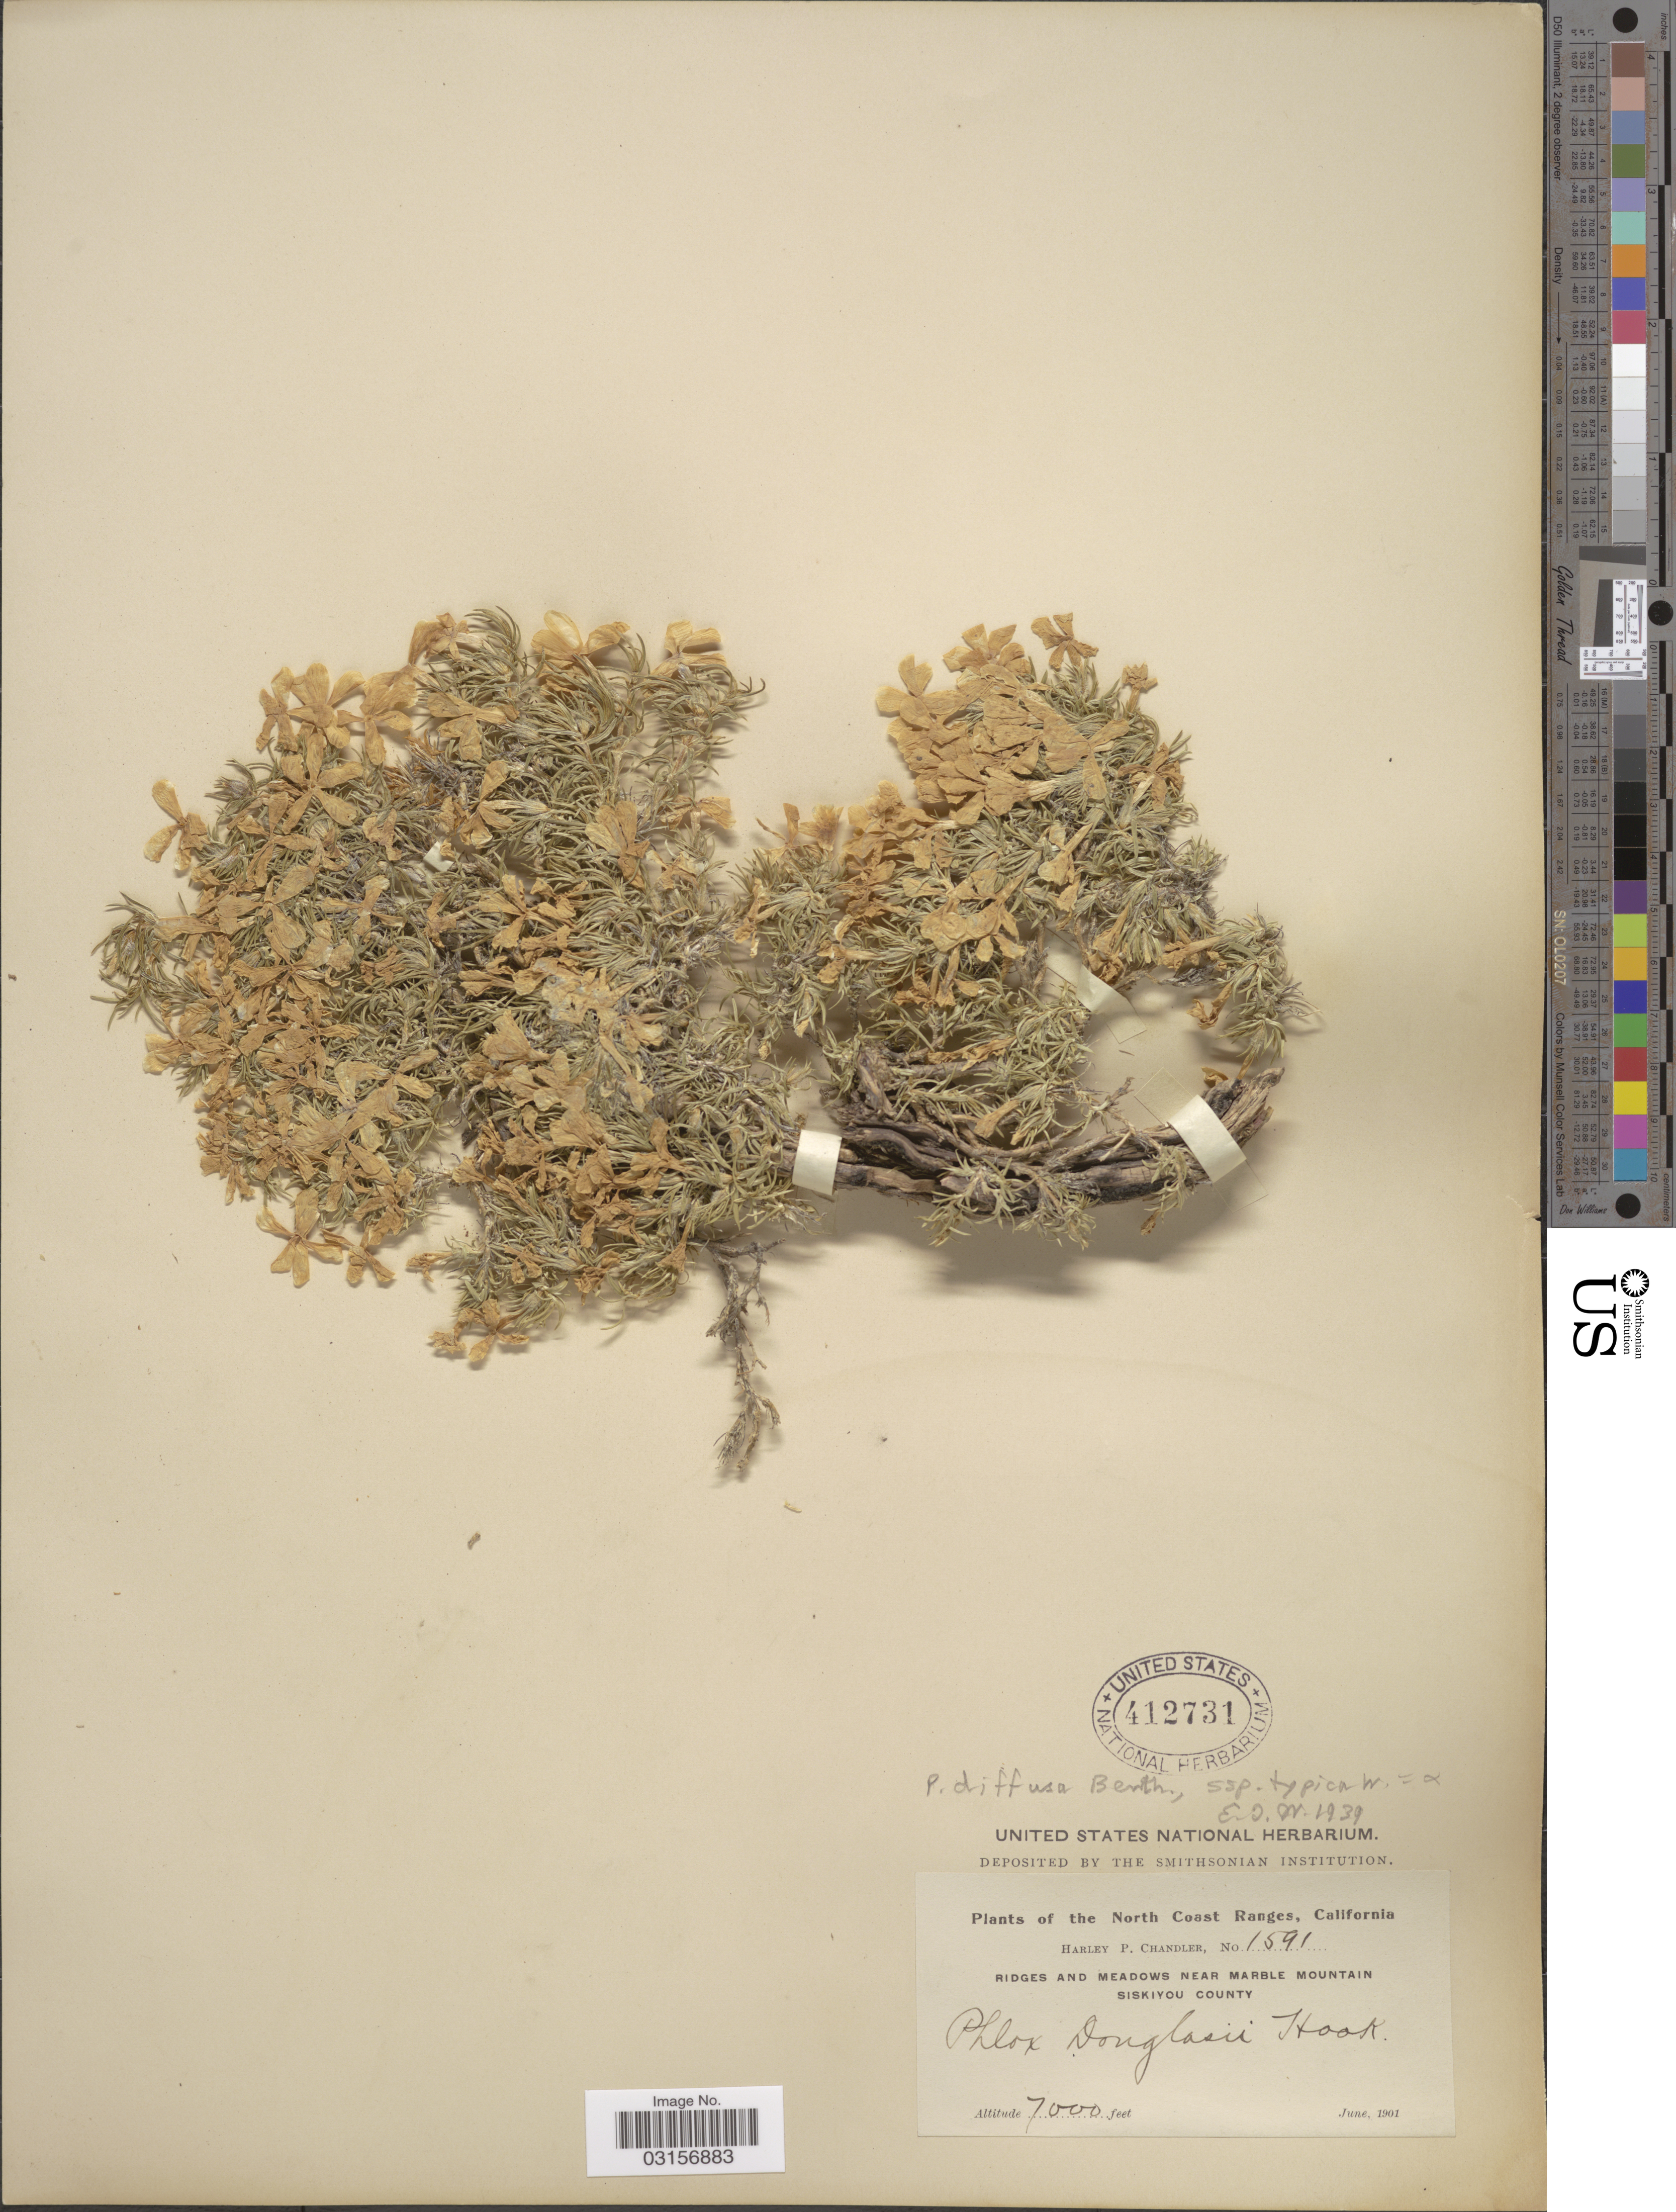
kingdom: Plantae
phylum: Tracheophyta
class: Magnoliopsida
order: Ericales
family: Polemoniaceae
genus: Phlox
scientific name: Phlox diffusa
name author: Benth.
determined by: Mayfield, M. H.; Ferguson, C. J.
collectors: H. Chandler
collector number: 1591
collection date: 1901-06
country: United States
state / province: California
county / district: Siskiyou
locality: The North Coast Ranges, Ridges and meadows near Marble Mountain, Siskiyou County.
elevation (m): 2134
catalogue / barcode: US 412731